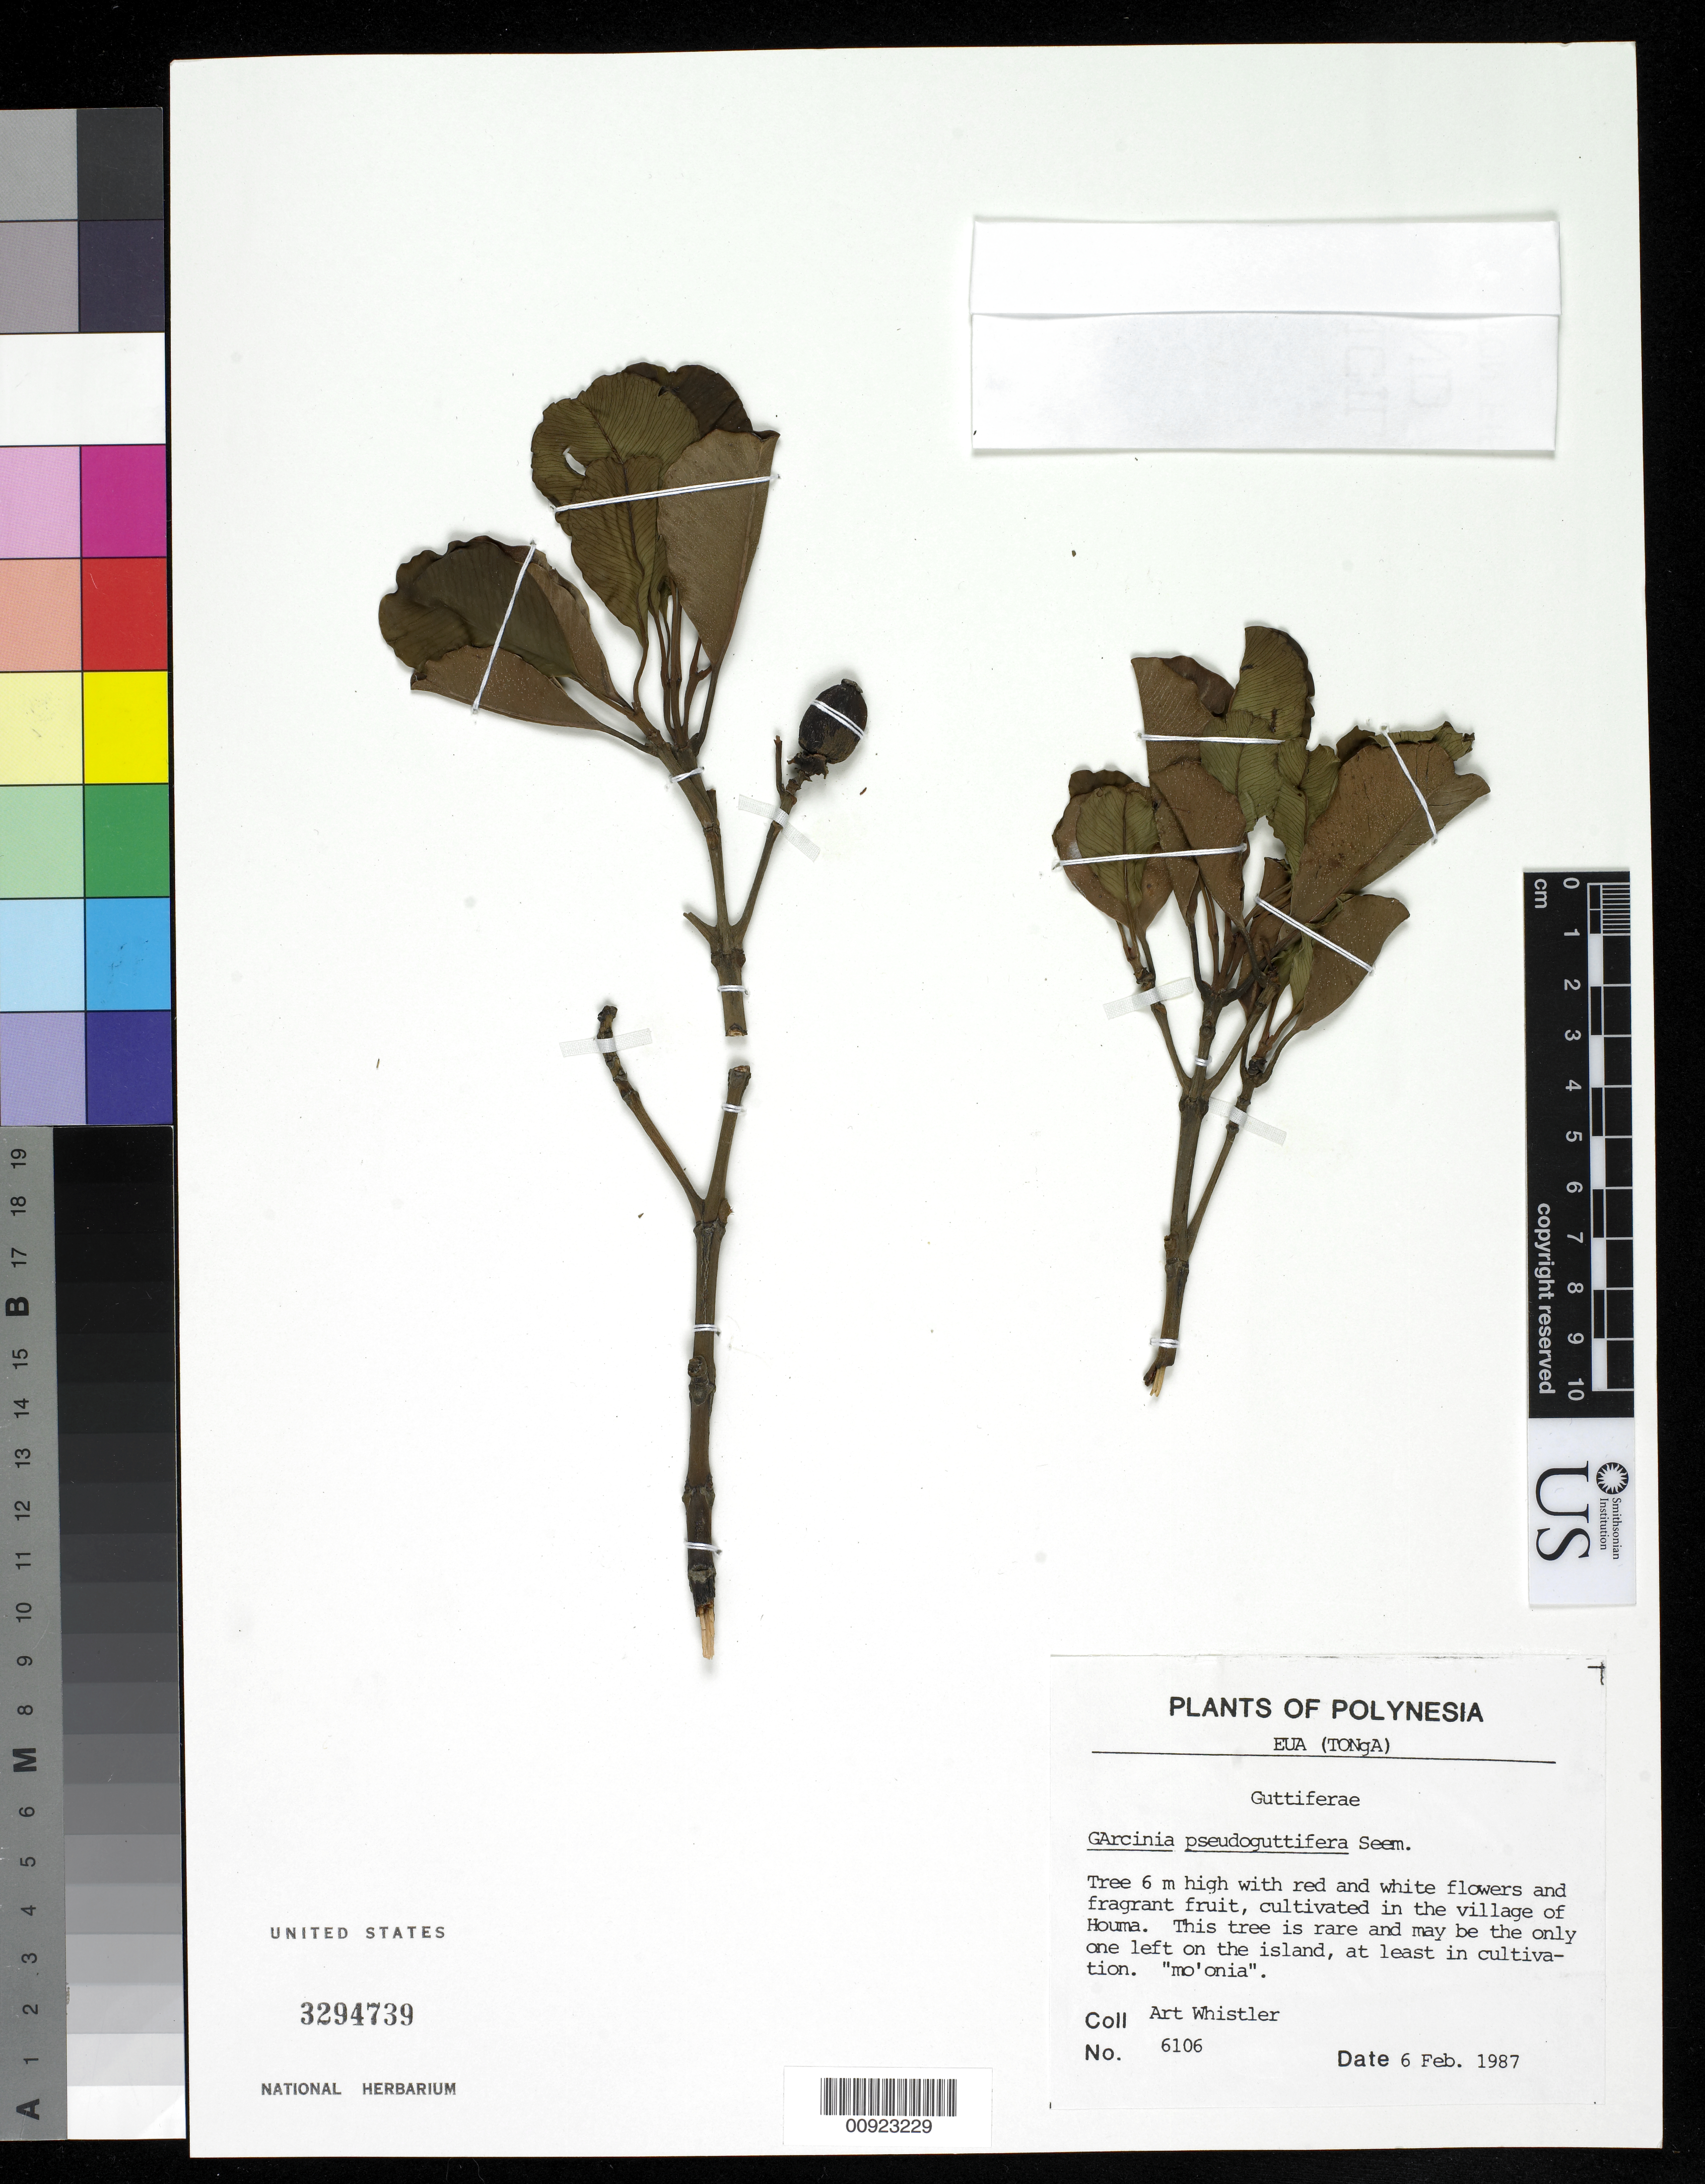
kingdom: Plantae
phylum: Tracheophyta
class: Magnoliopsida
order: Malpighiales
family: Clusiaceae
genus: Garcinia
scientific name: Garcinia pseudoguttifera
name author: Seem.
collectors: A. Whistler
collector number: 6106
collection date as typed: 06 Feb 1987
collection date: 1987-02-06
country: Tonga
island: Eua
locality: Village of Houma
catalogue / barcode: US 3294739